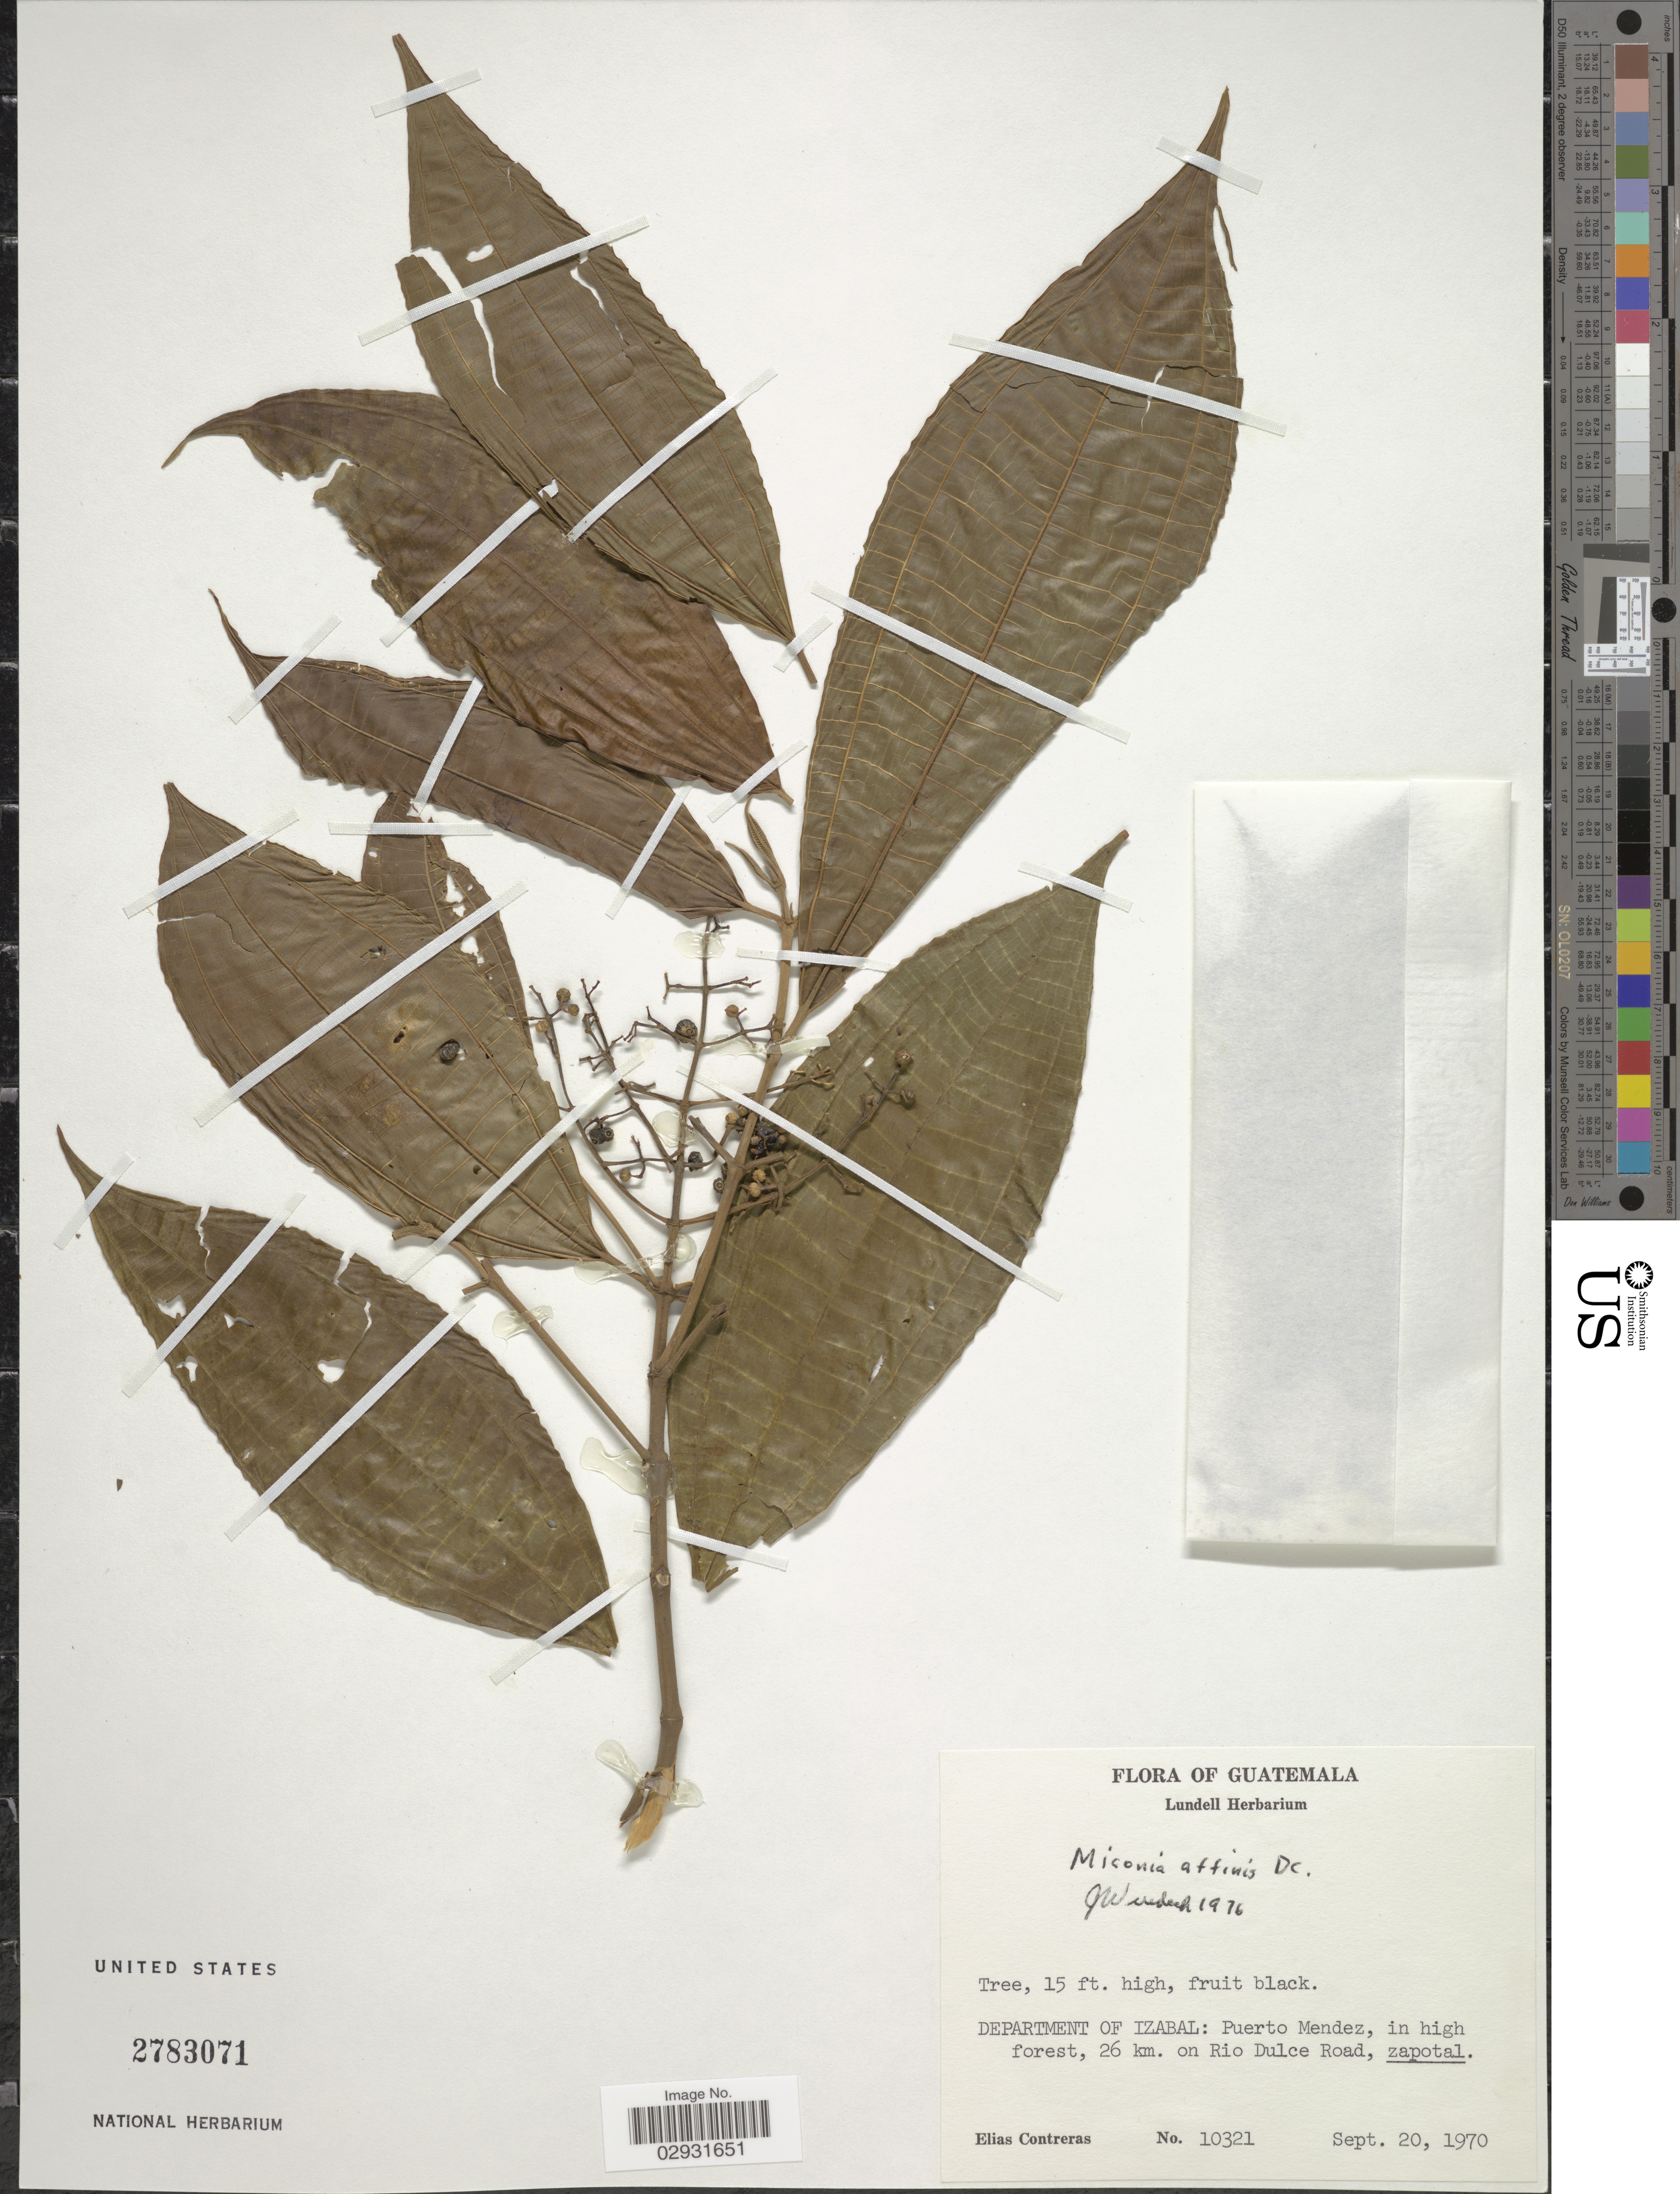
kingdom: Plantae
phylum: Tracheophyta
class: Magnoliopsida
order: Myrtales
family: Melastomataceae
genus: Miconia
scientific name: Miconia affinis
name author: DC.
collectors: E. Contreras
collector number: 10321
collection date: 1970-09-20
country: Guatemala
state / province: Izabal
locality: Department of Izabal: Puerto Mendez, in high forest, 26 km. on Rio Dulce Road.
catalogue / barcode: US 2783071